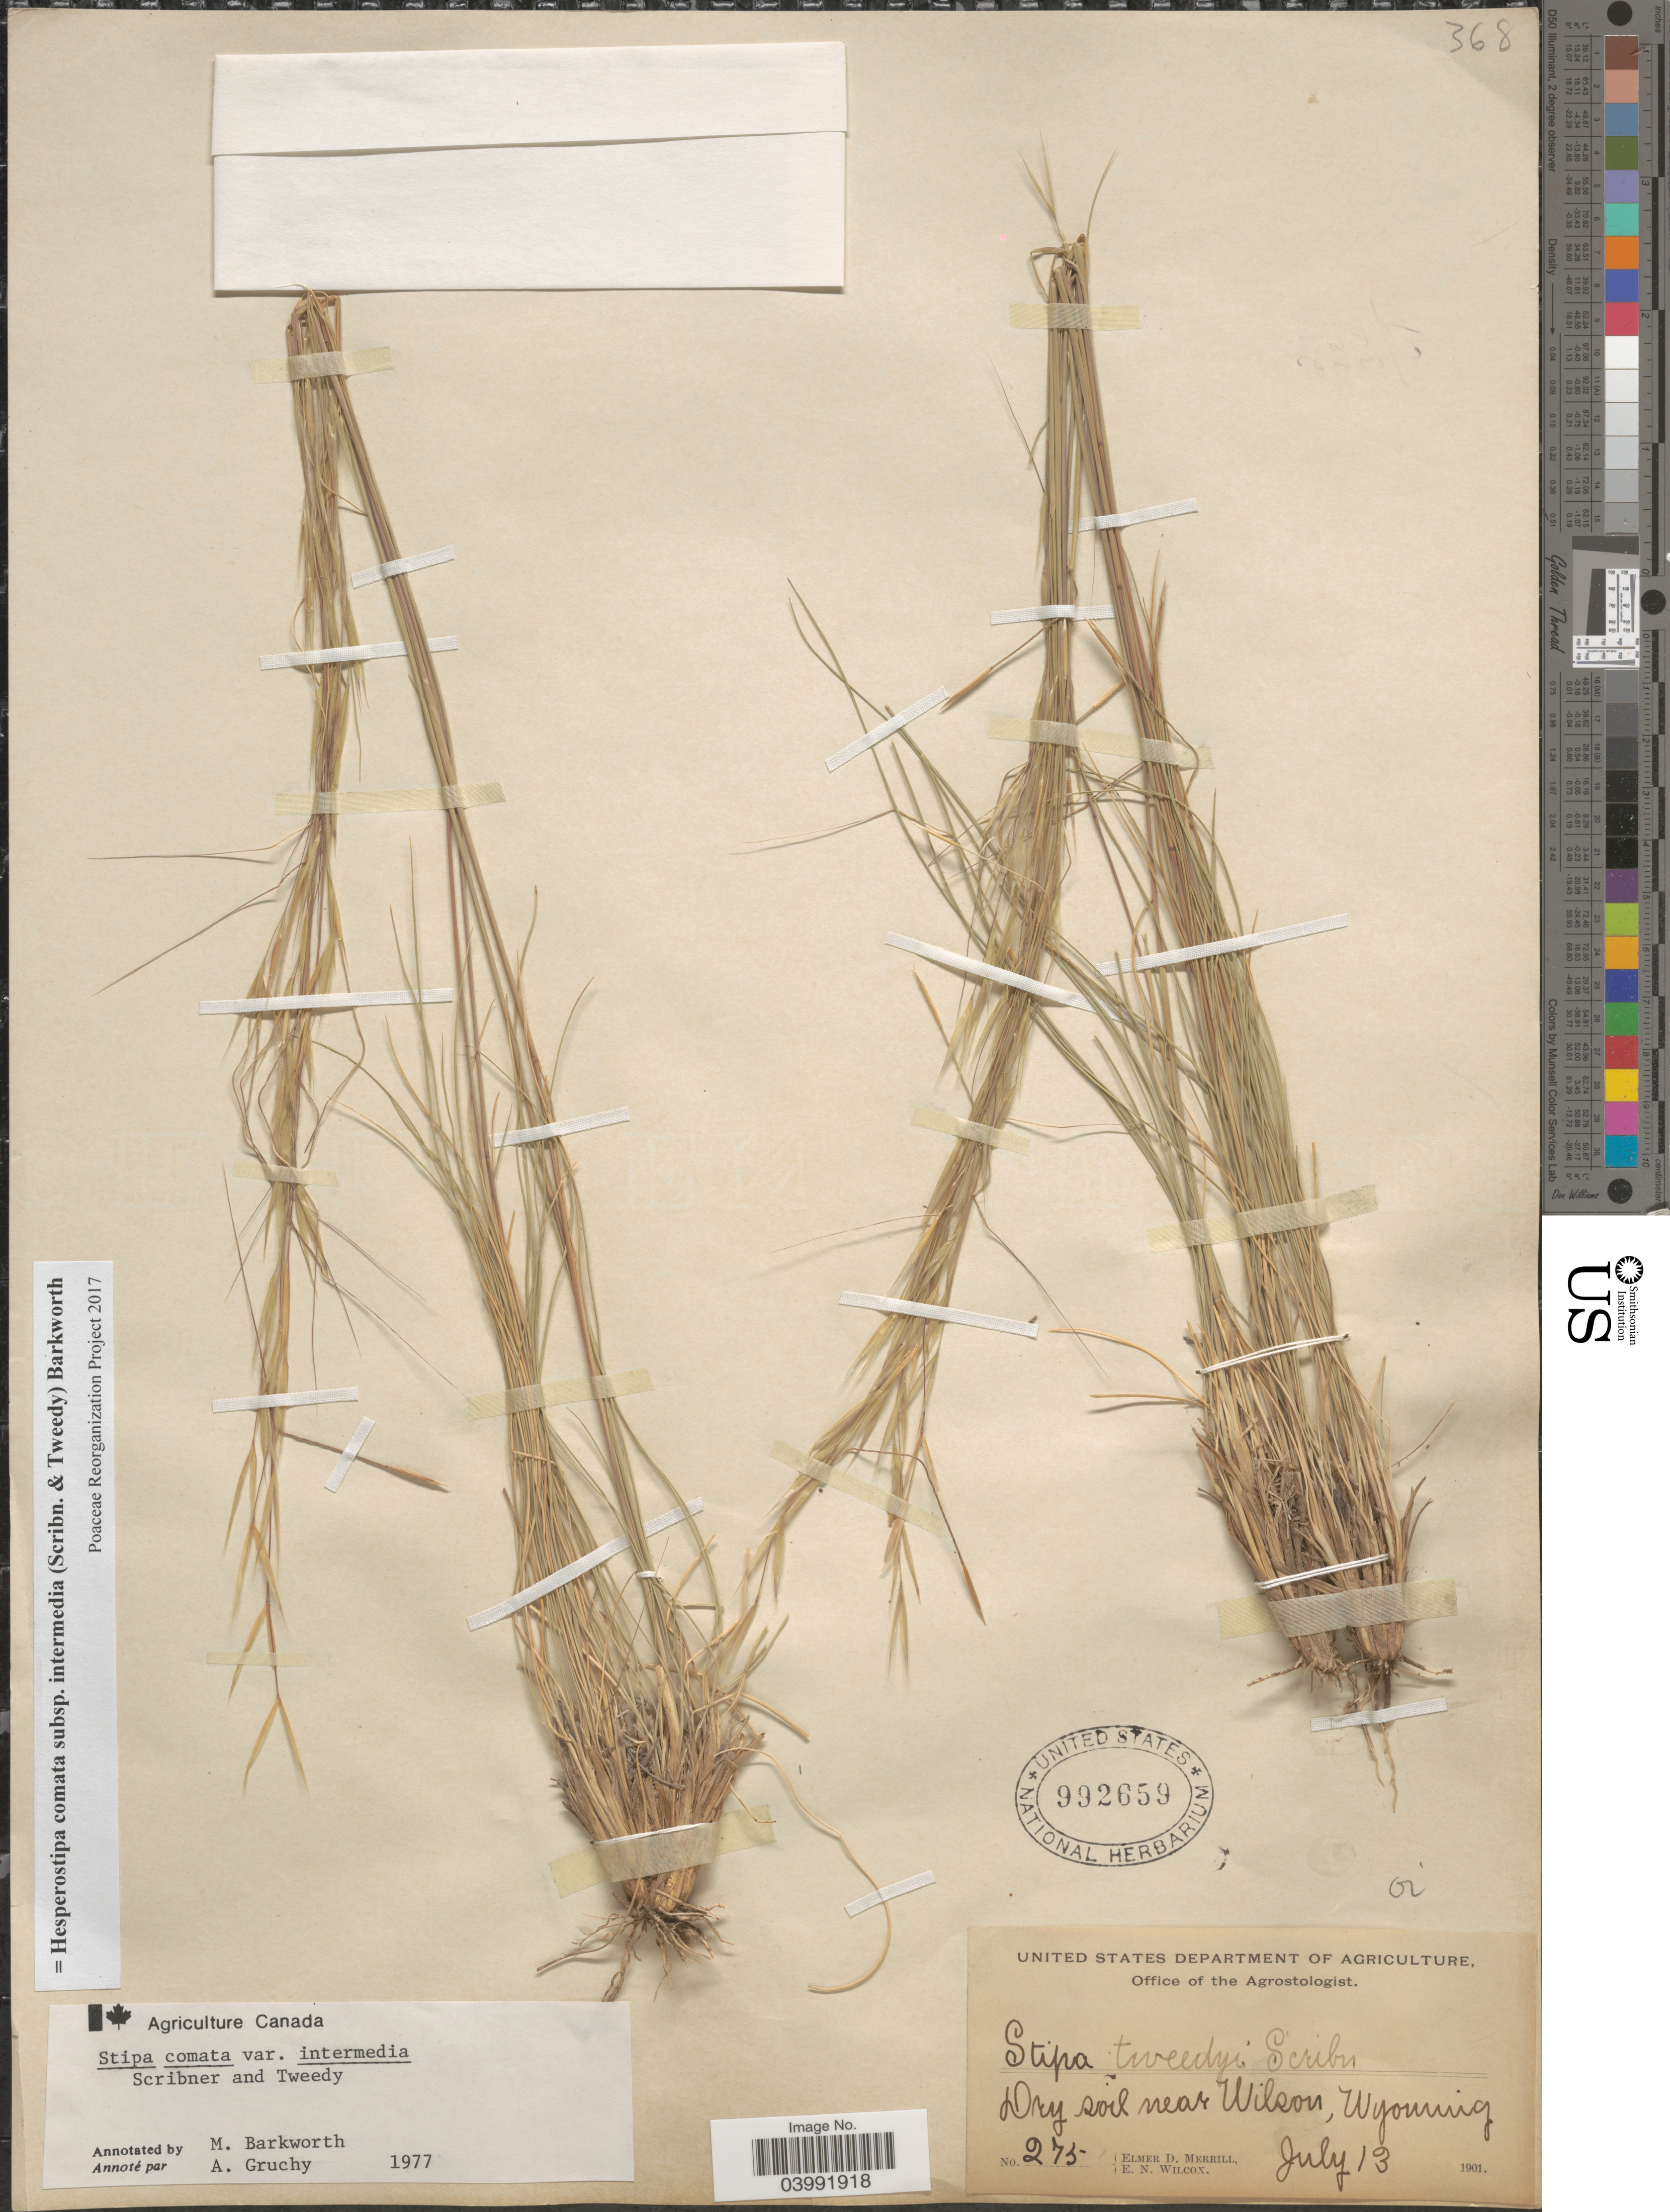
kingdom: Plantae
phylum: Tracheophyta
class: Liliopsida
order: Poales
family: Poaceae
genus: Hesperostipa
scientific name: Hesperostipa comata subsp. intermedia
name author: (Scribn. & Tweedy) Barkworth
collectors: E. D. Merrill & E. Wilcox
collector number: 275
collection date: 1901-07-13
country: United States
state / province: Wyoming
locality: Dry soil near Wilson.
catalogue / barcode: US 992659